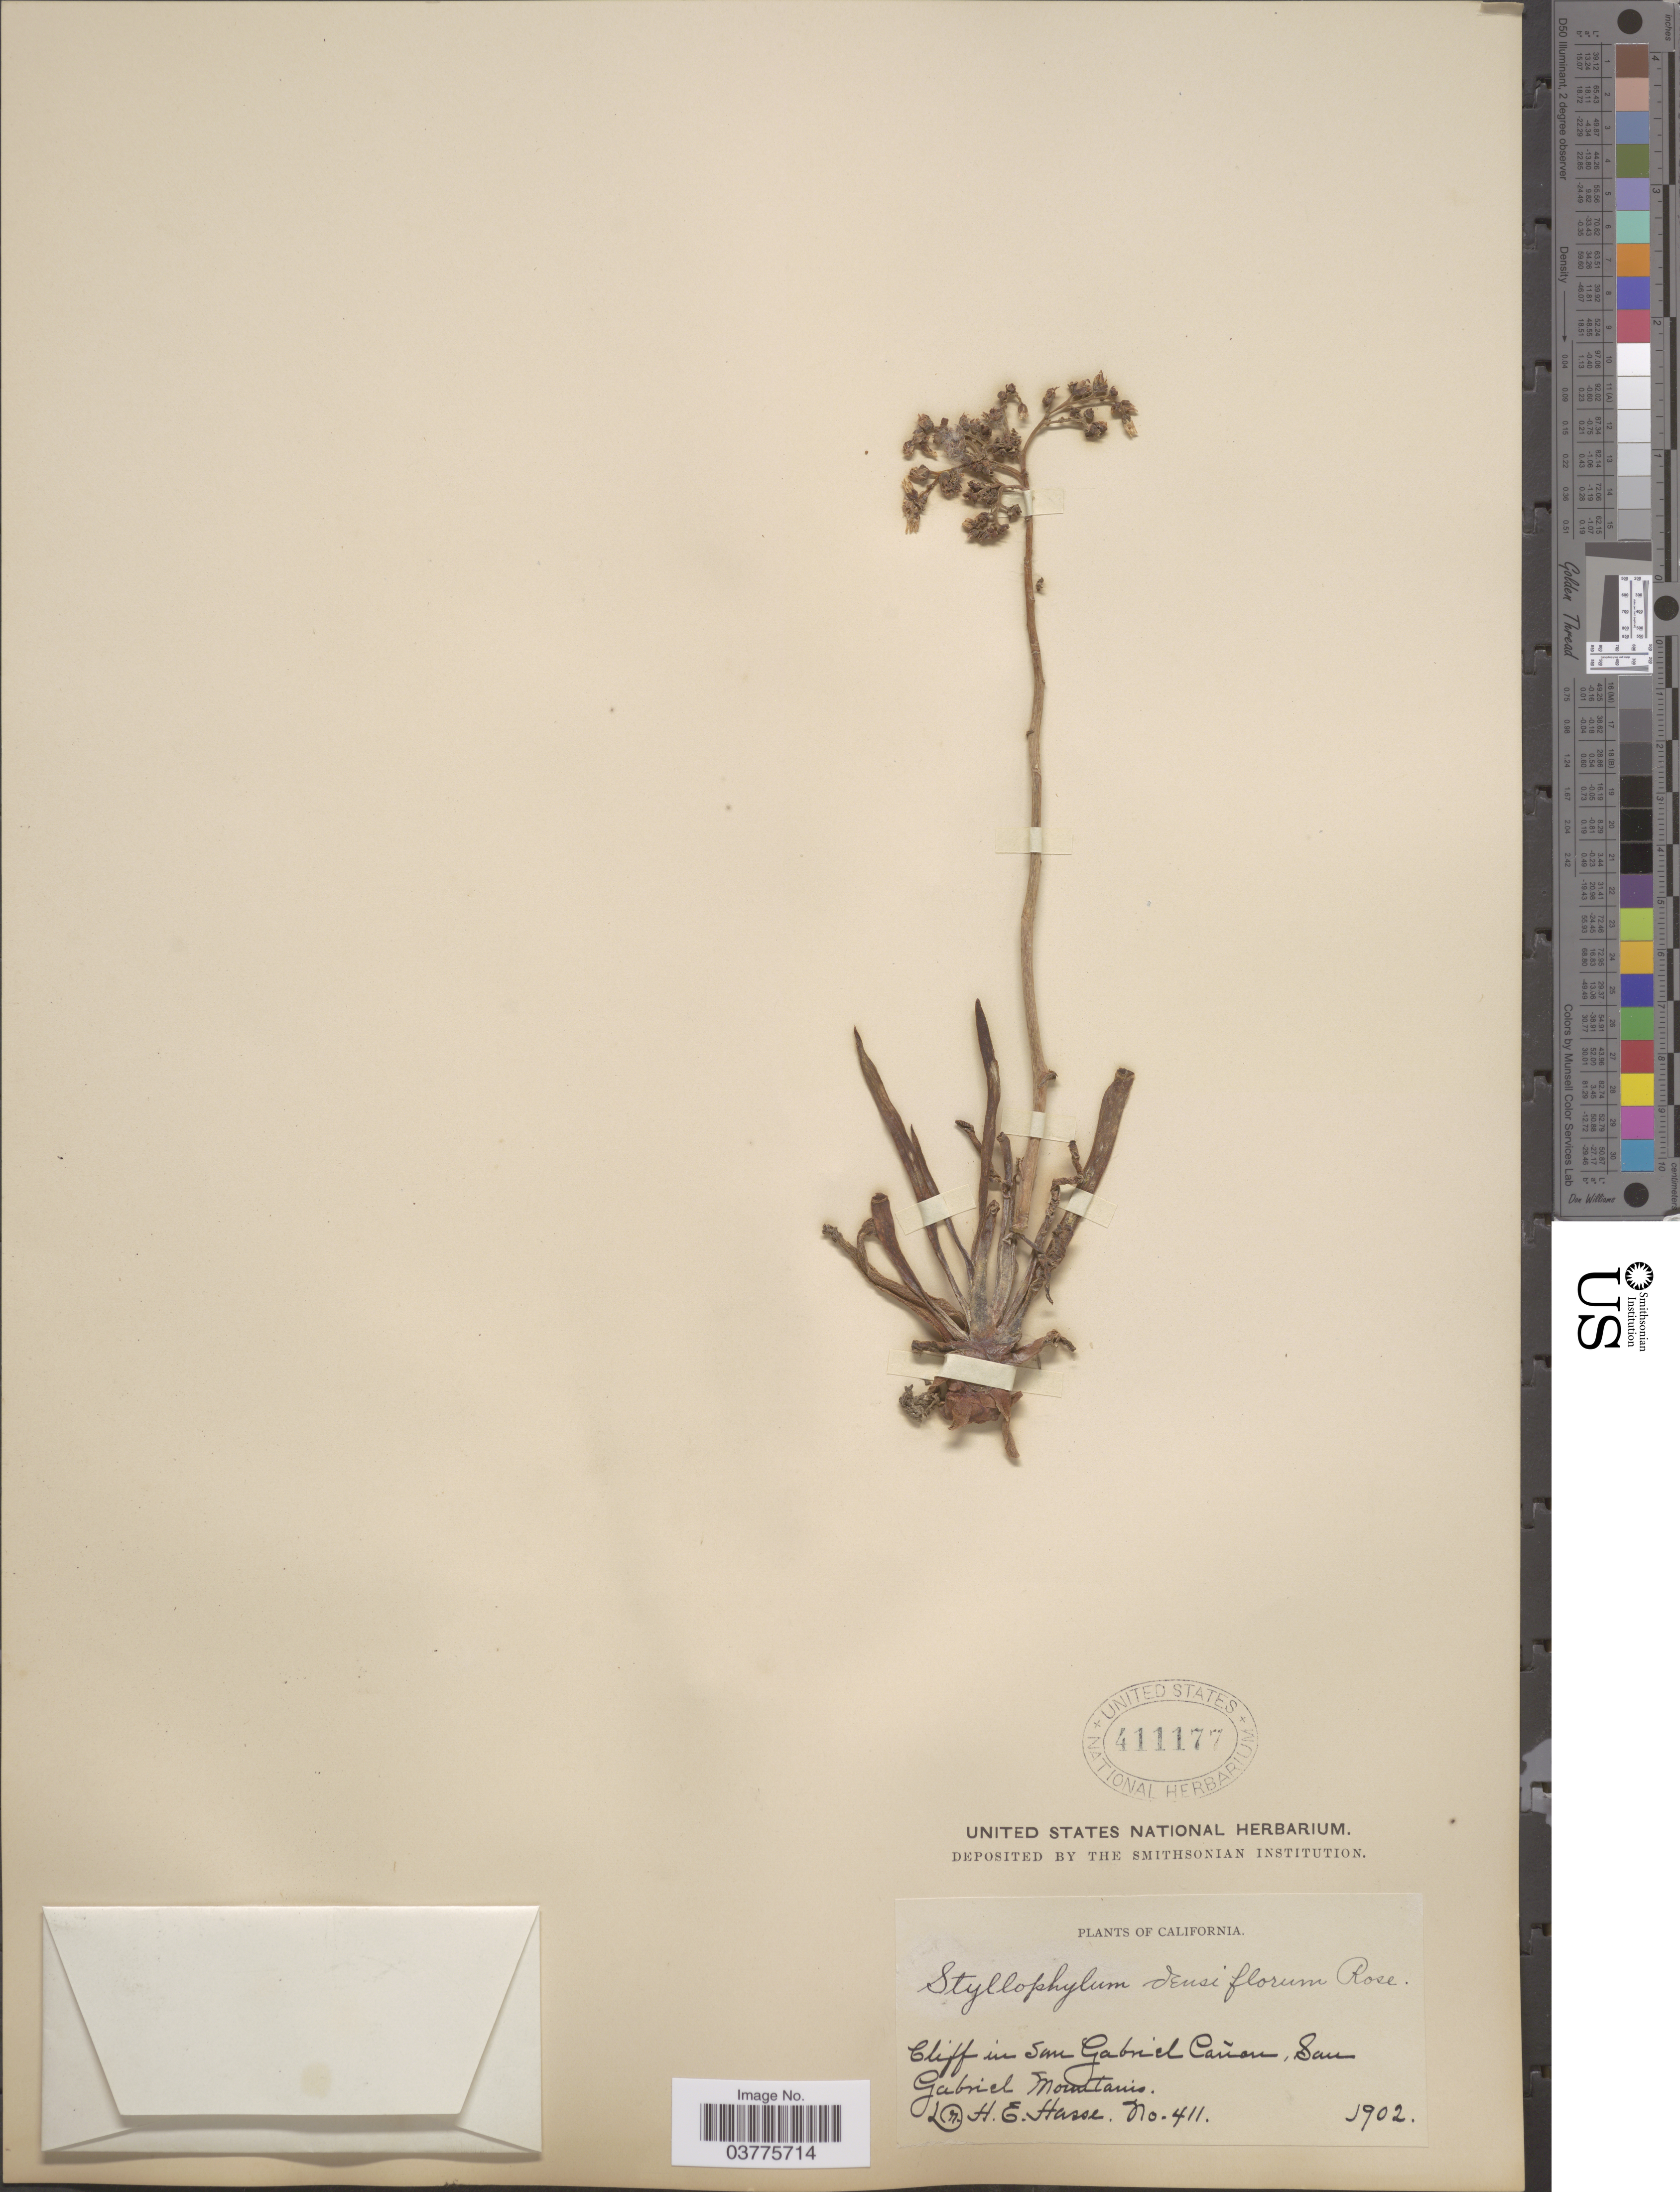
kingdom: Plantae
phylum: Tracheophyta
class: Magnoliopsida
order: Saxifragales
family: Crassulaceae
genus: Dudleya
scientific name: Dudleya densiflora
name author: (Rose) Moran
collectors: H. E. Hasse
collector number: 411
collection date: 1902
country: United States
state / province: California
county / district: Los Angeles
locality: Cliff in San Gabriel Cañon, San Gabriel Mountains.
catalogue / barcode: US 411177